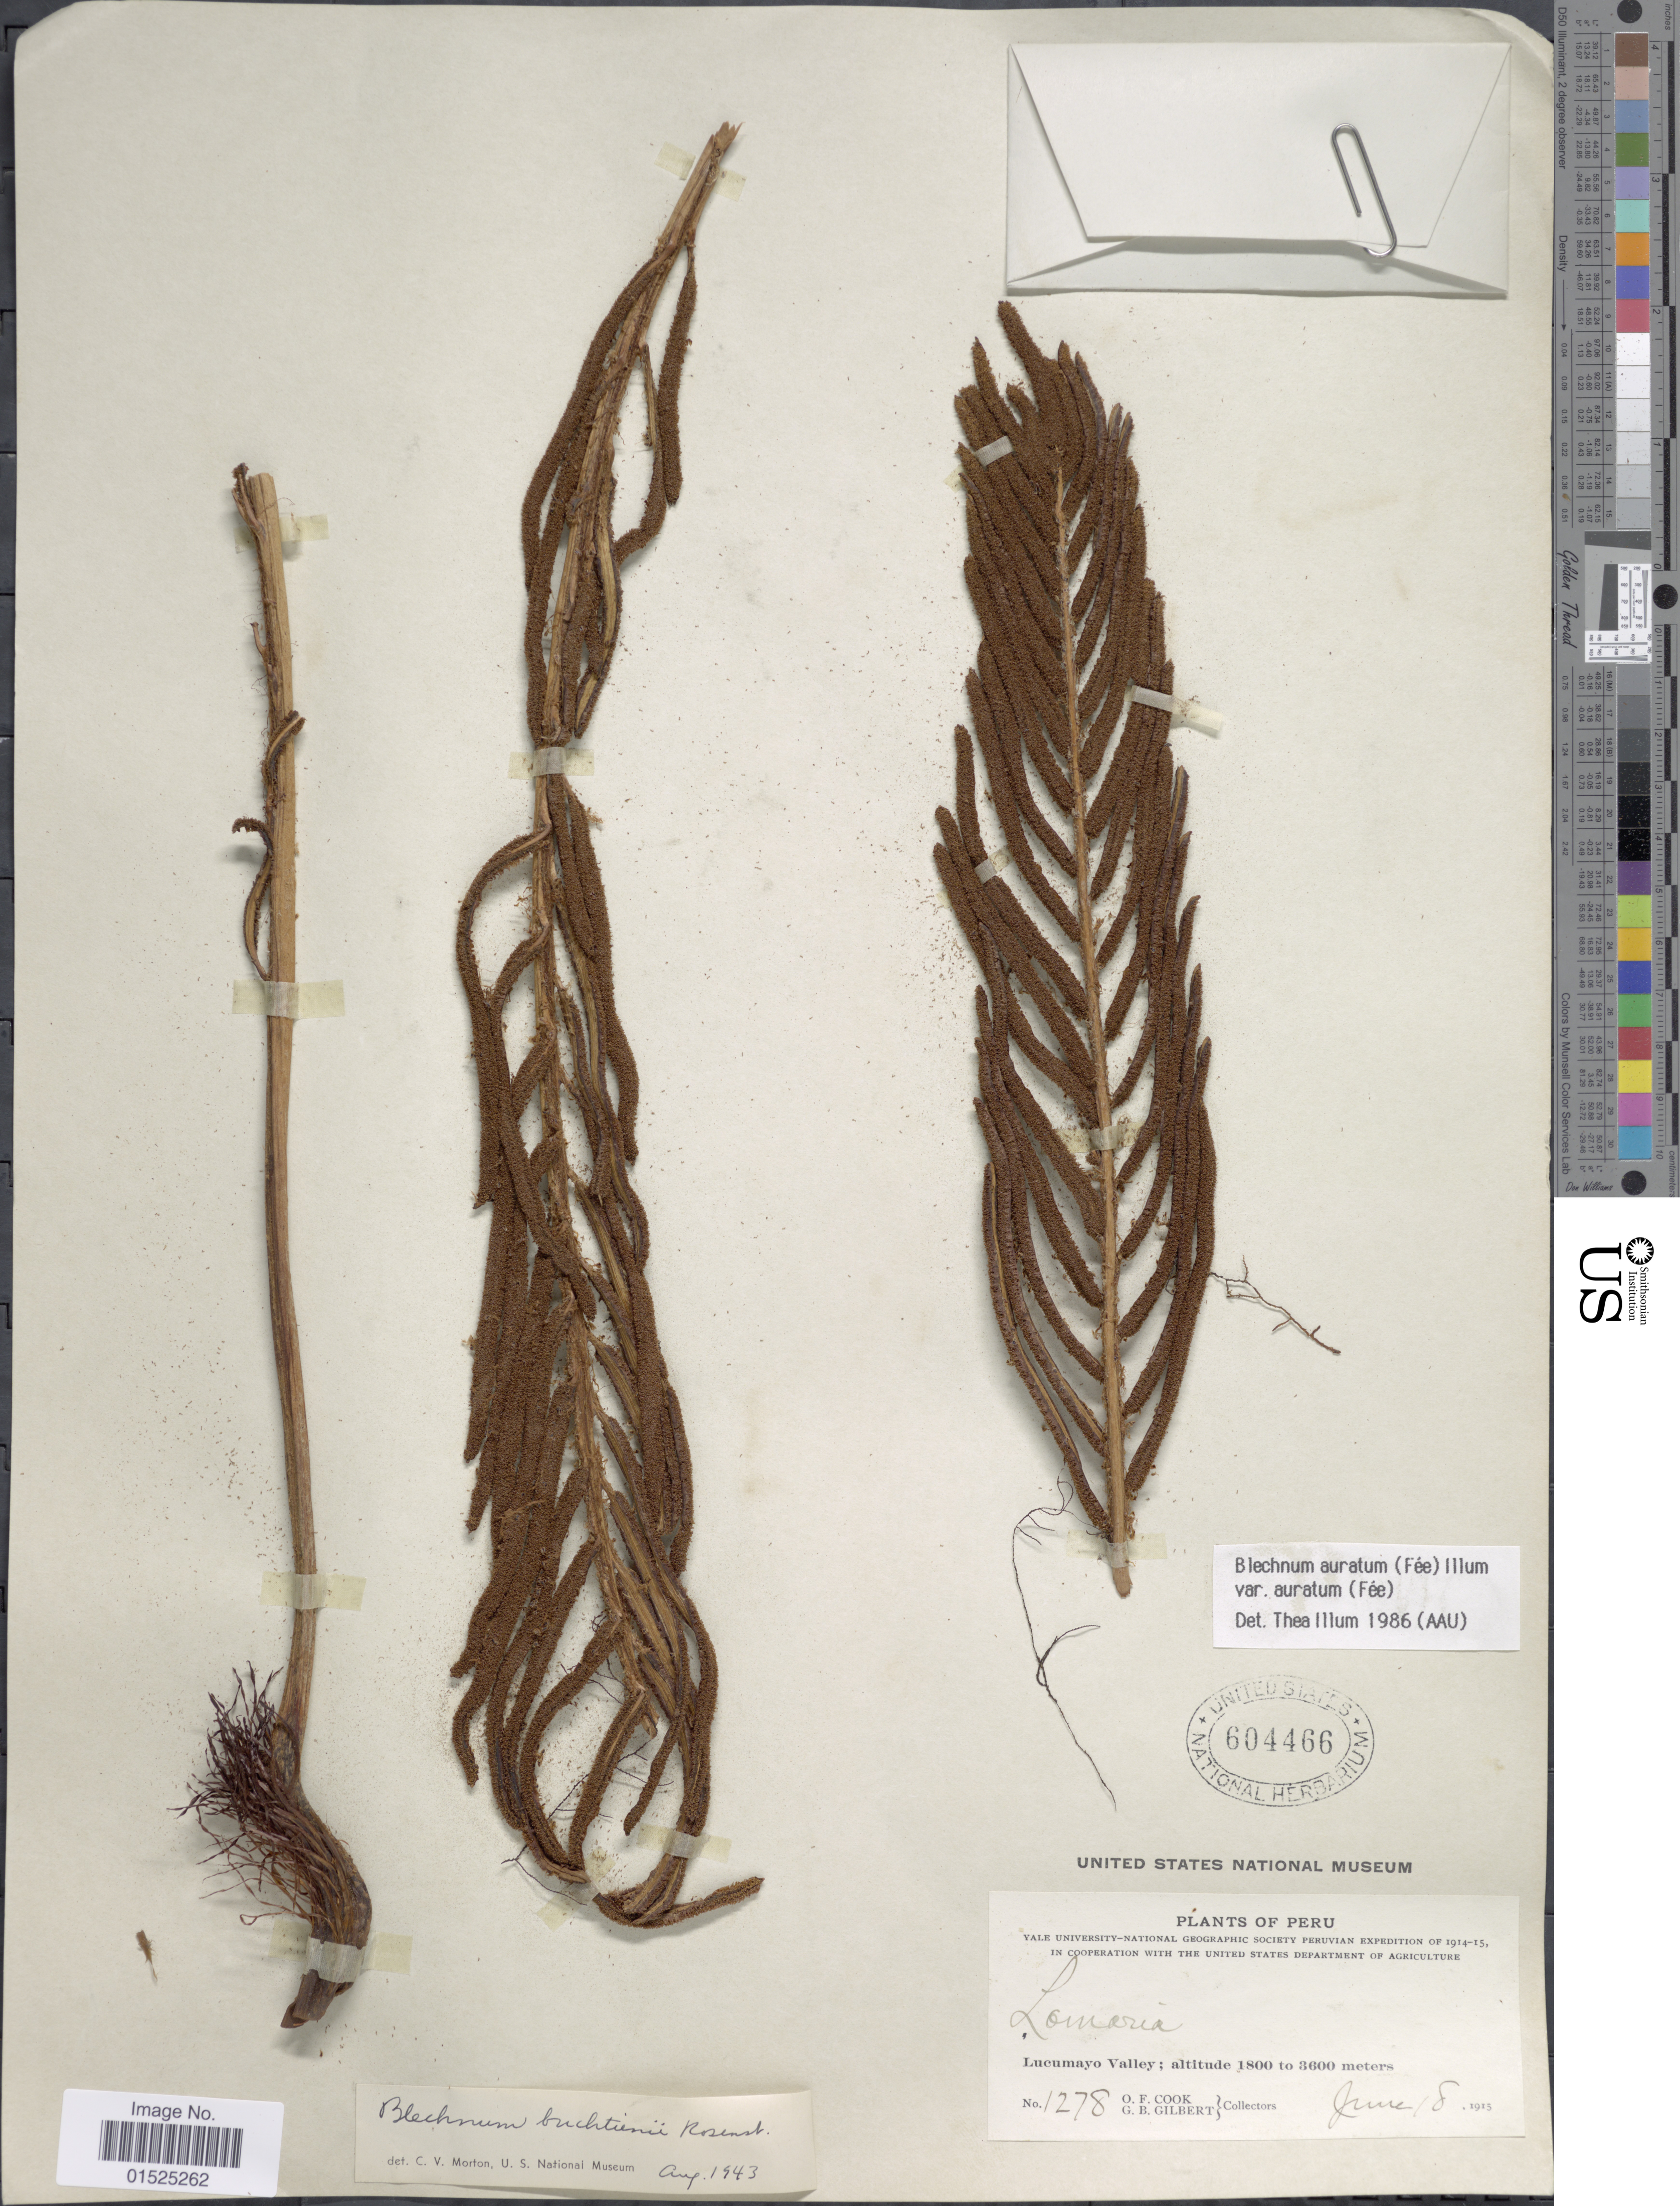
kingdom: Plantae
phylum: Tracheophyta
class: Polypodiopsida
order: Polypodiales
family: Blechnaceae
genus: Blechnum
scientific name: Blechnum auratum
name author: (Fée) R.M. Tryon & Stolze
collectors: O. F. Cook & G. B. Gilbert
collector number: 1278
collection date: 1915-06-18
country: Peru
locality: Lucumayo Valley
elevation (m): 1800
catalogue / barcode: US 604466